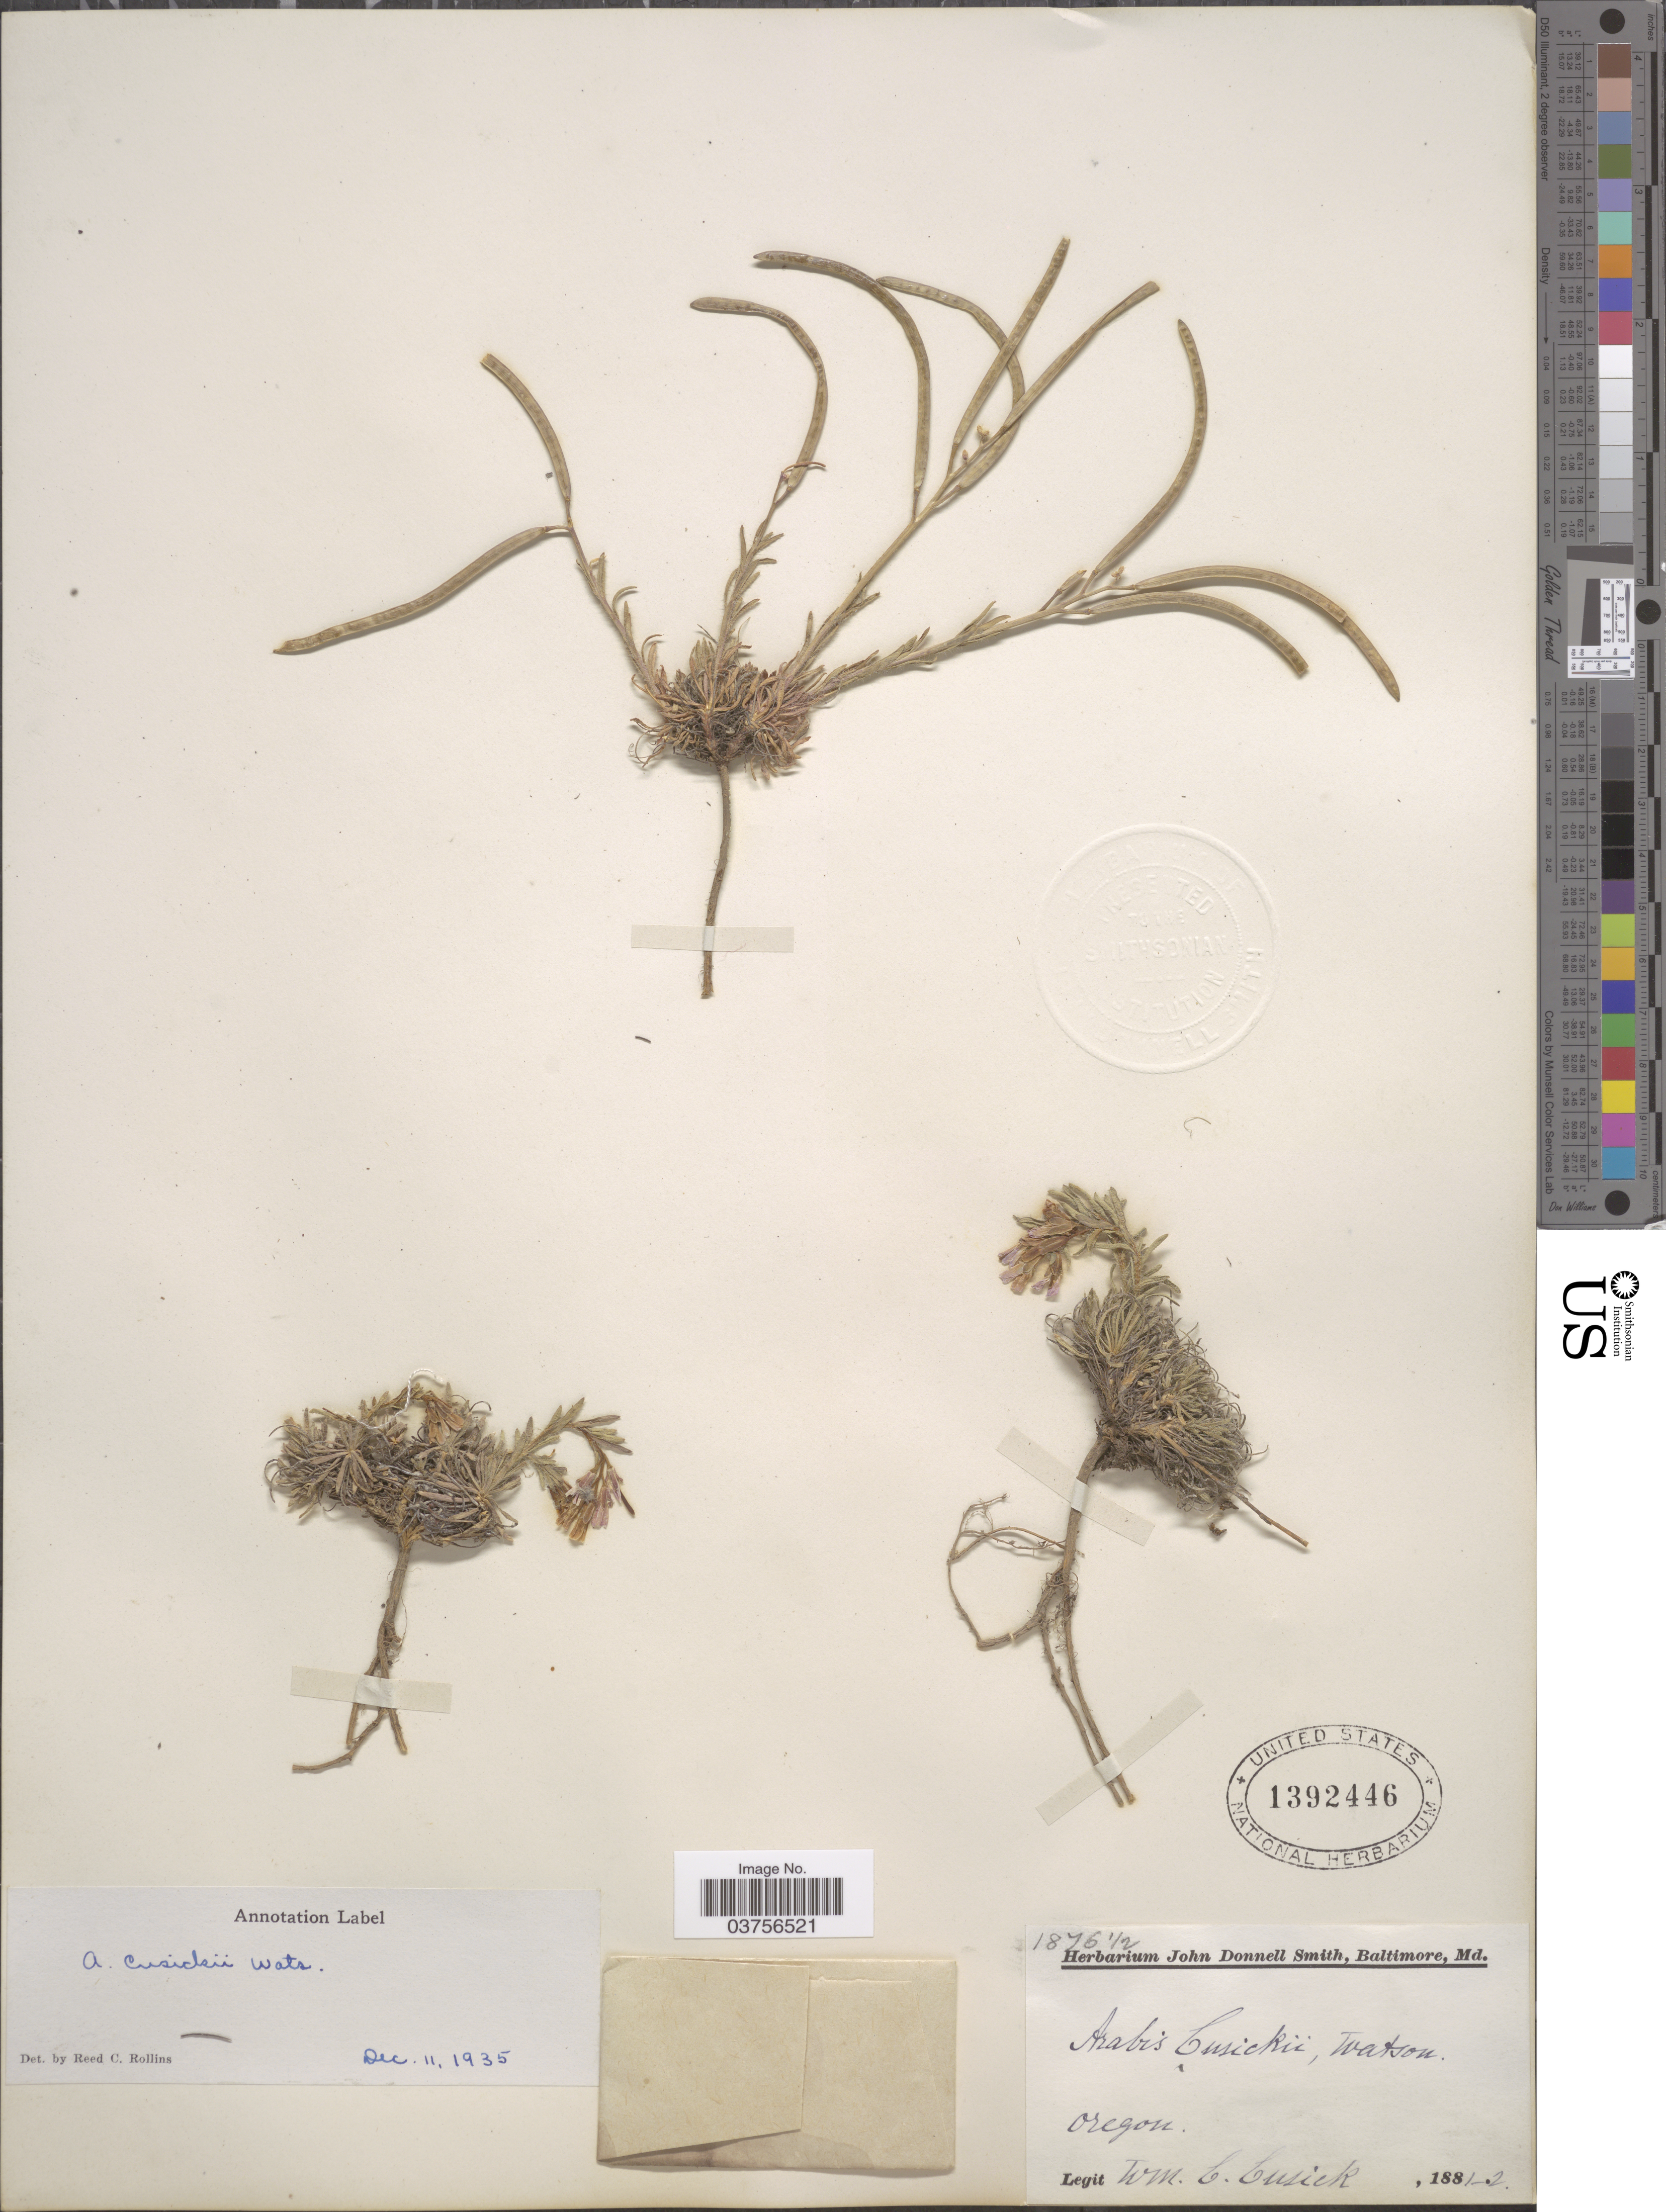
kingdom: Plantae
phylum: Tracheophyta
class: Magnoliopsida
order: Brassicales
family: Brassicaceae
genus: Arabis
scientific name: Arabis cusickii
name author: S. Watson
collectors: W. C. Cusick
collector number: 1876½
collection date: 1881/1882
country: United States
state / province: Oregon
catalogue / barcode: US 1392446